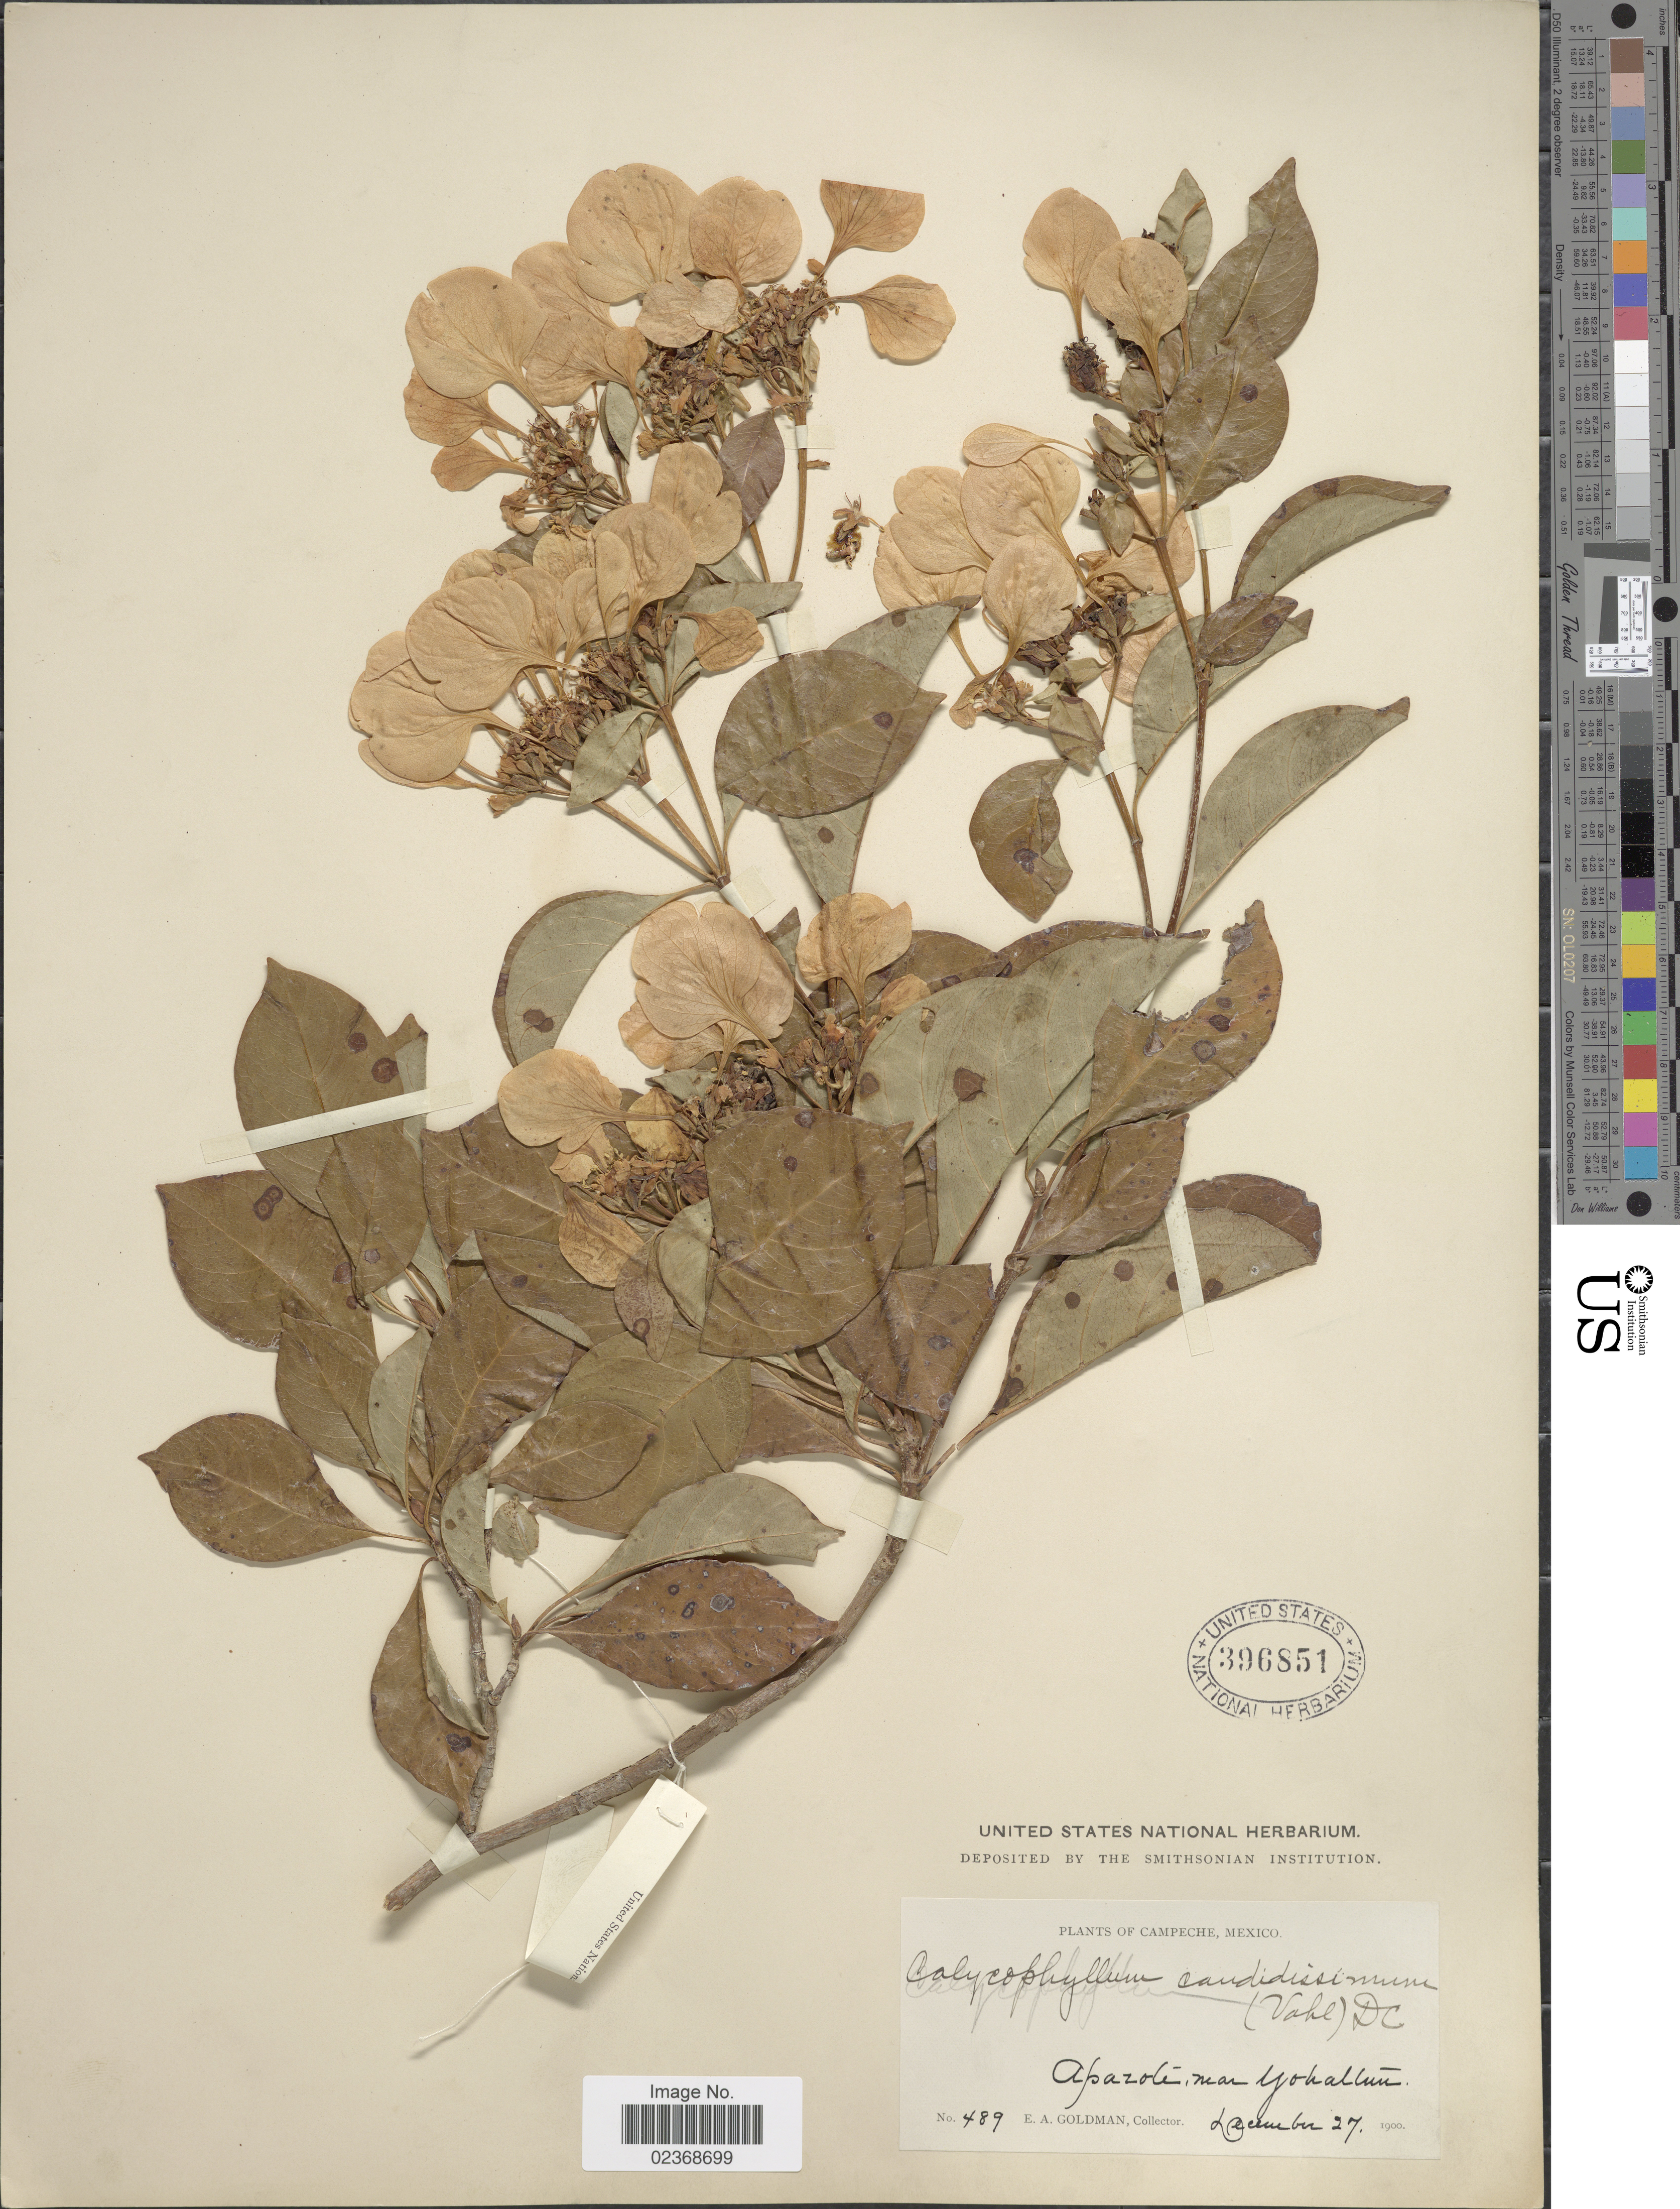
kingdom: Plantae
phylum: Tracheophyta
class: Magnoliopsida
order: Gentianales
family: Rubiaceae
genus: Calycophyllum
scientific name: Calycophyllum candidissimum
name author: (Vahl) DC.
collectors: E. A. Goldman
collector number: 489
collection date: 1900-12-27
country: Mexico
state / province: Campeche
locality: Apazote, near Yohaltun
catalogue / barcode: US 396851